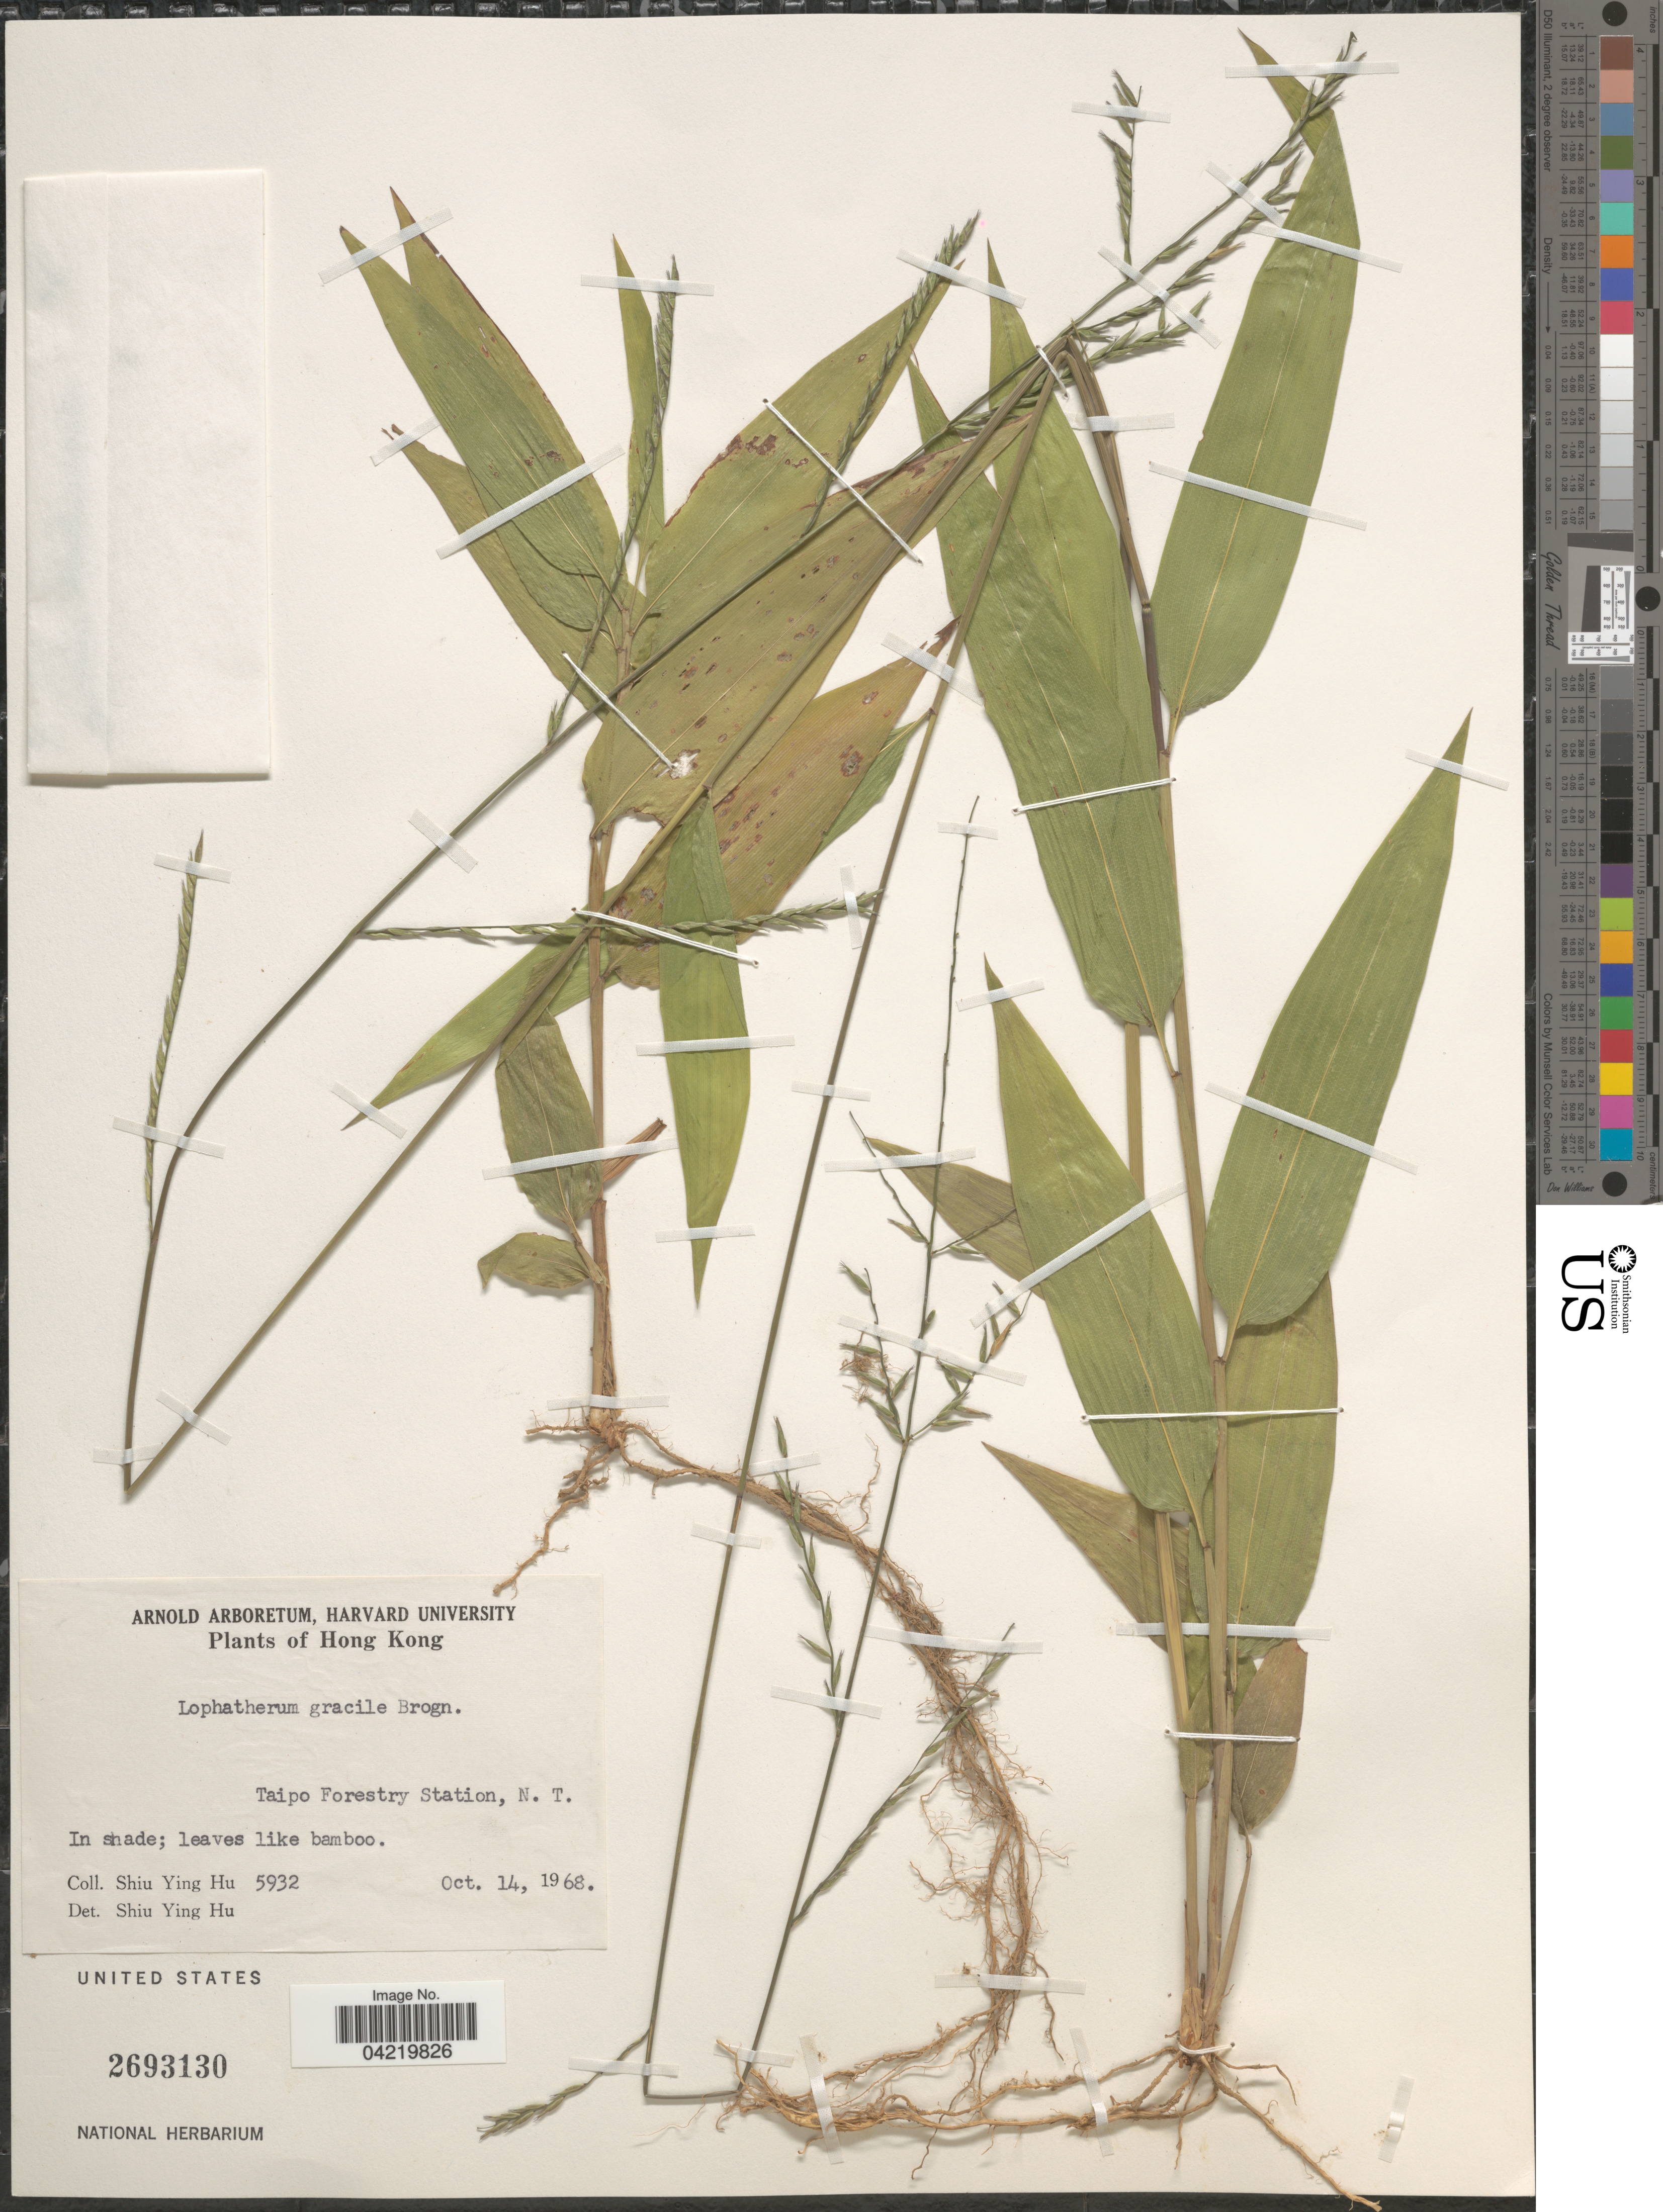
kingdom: Plantae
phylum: Tracheophyta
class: Liliopsida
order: Poales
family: Poaceae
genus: Lophatherum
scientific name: Lophatherum gracile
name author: Brongn.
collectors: S. Y. Hu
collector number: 5932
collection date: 1968-10-14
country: China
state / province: Hong Kong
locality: Taipo Forestry Station, N. T.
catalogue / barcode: US 2693130